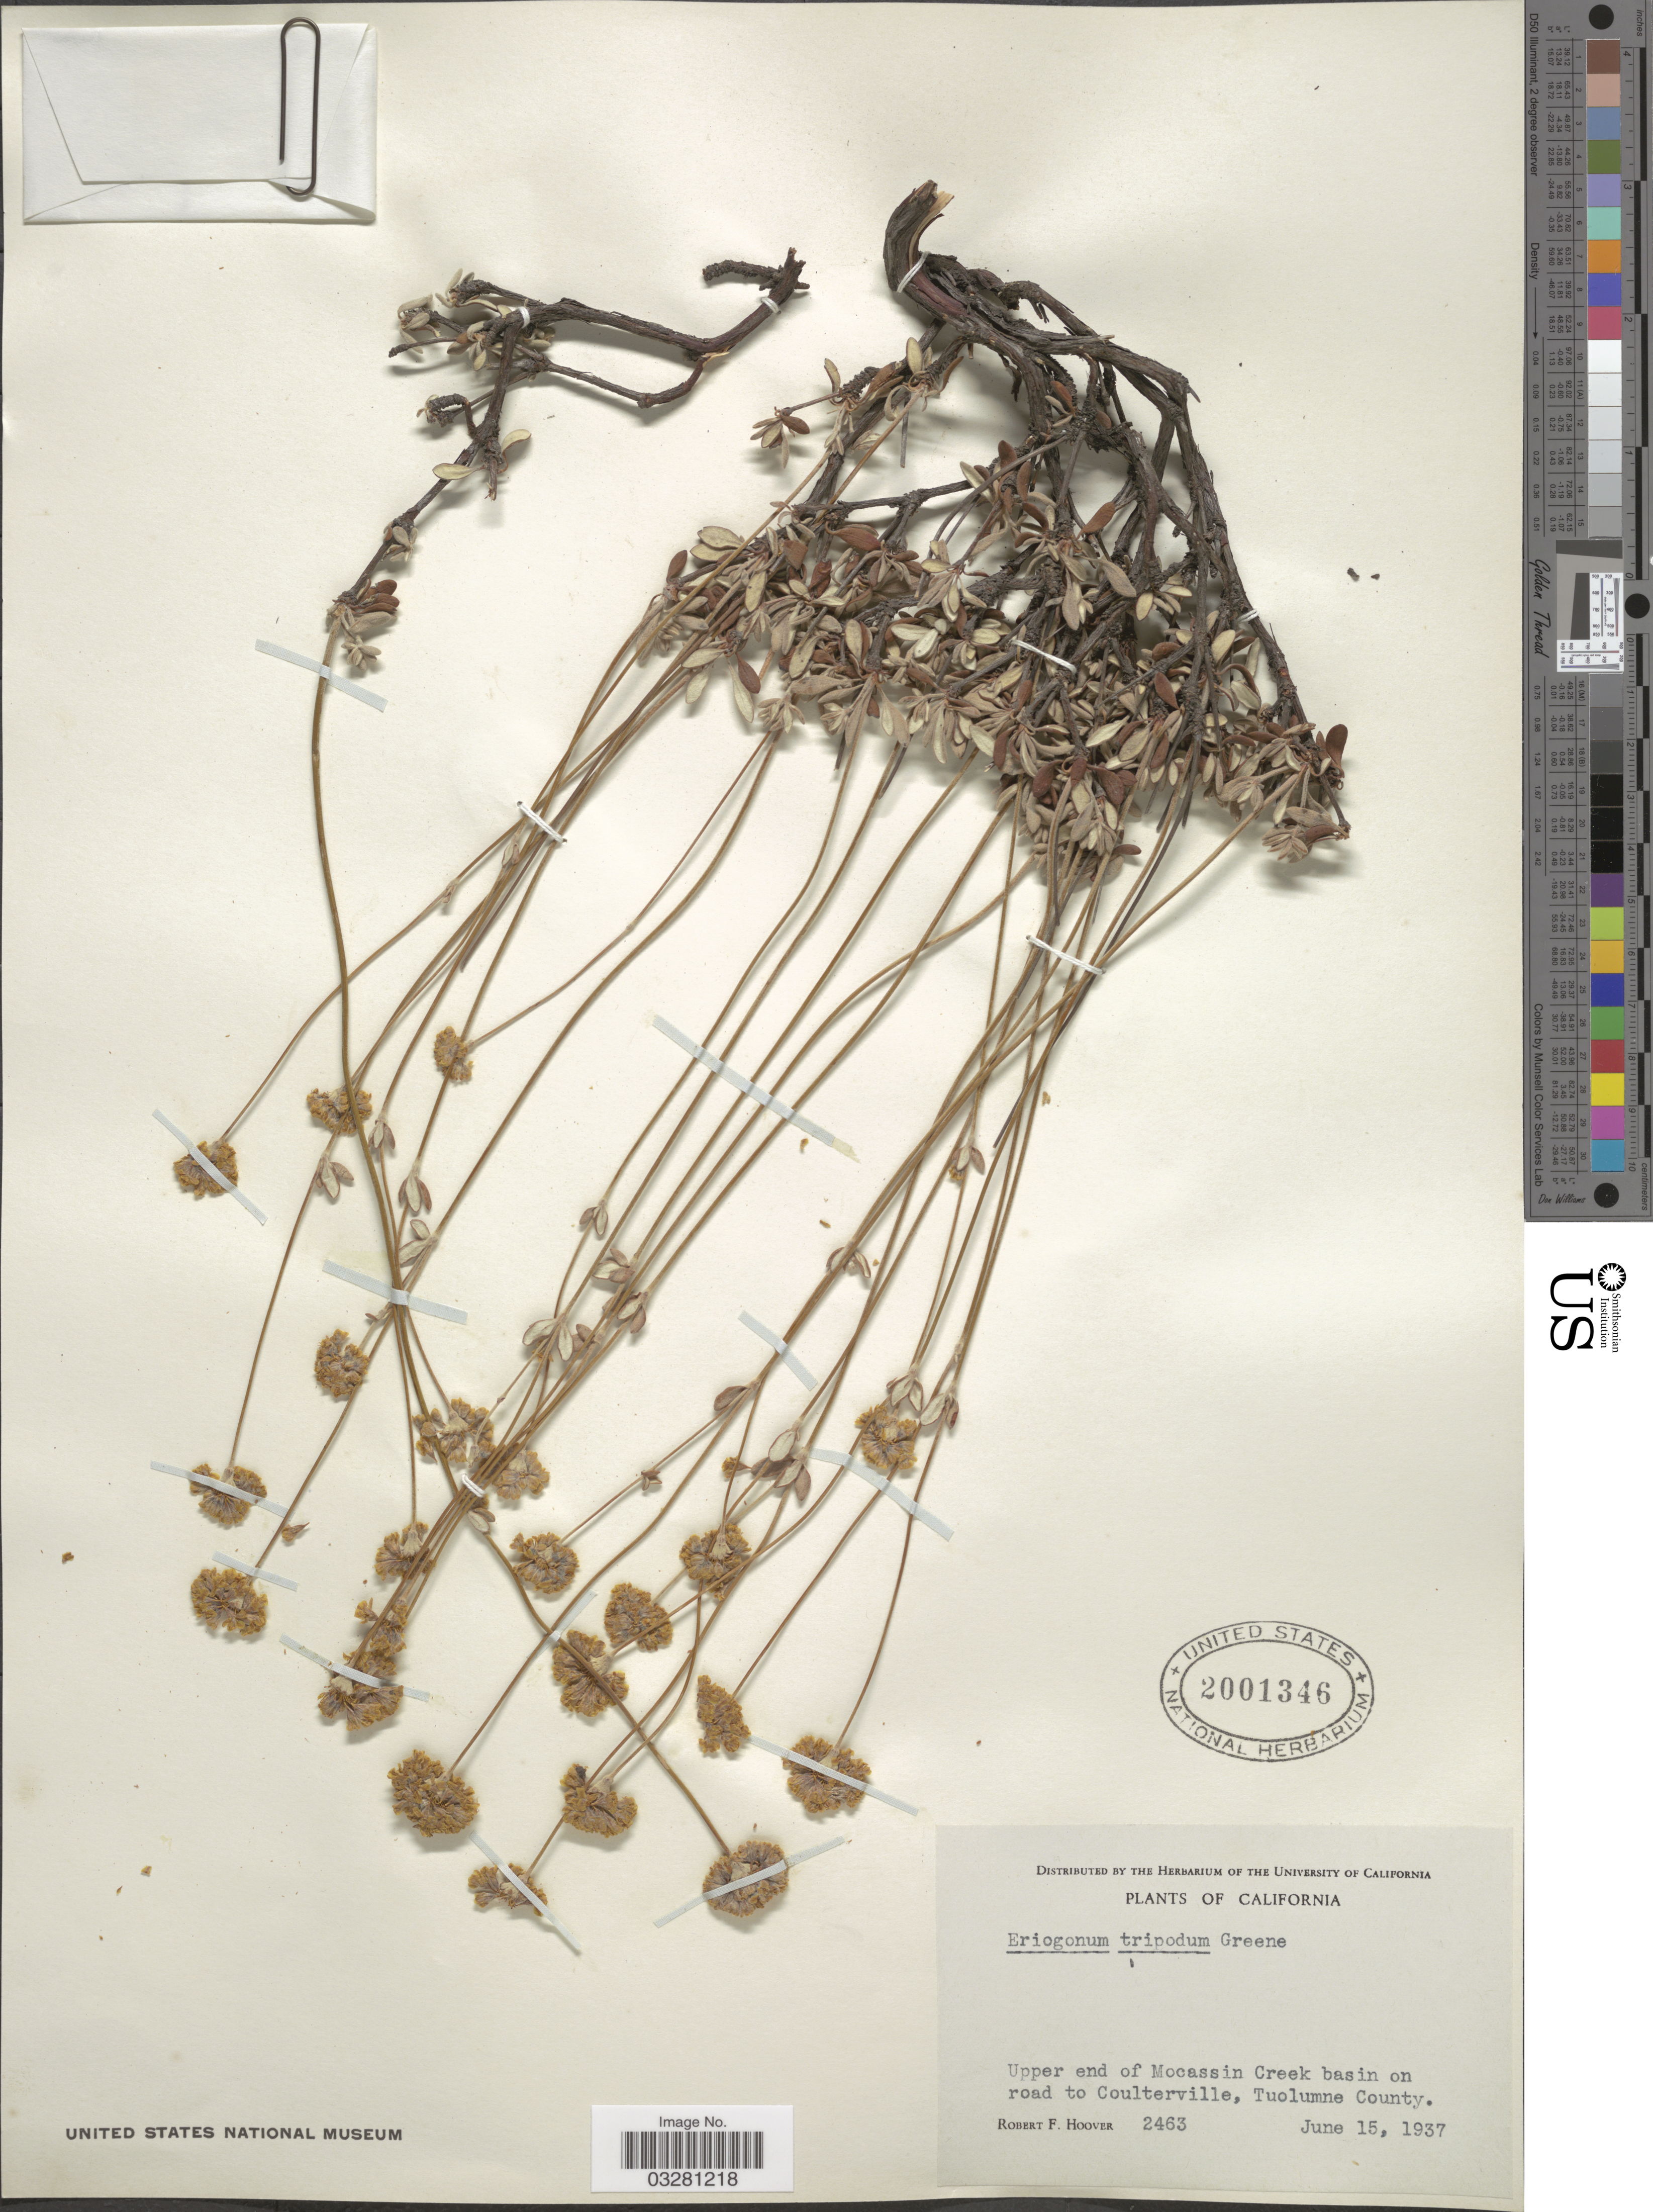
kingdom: Plantae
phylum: Tracheophyta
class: Magnoliopsida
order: Caryophyllales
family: Polygonaceae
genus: Eriogonum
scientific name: Eriogonum tripodum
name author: Greene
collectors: R. F. Hoover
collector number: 2463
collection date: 1937-06-15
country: United States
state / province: California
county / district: Tuolumne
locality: Upper end of Mocassin Creek basin on road to Coulterville, Tuolumne County.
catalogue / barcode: US 2001346